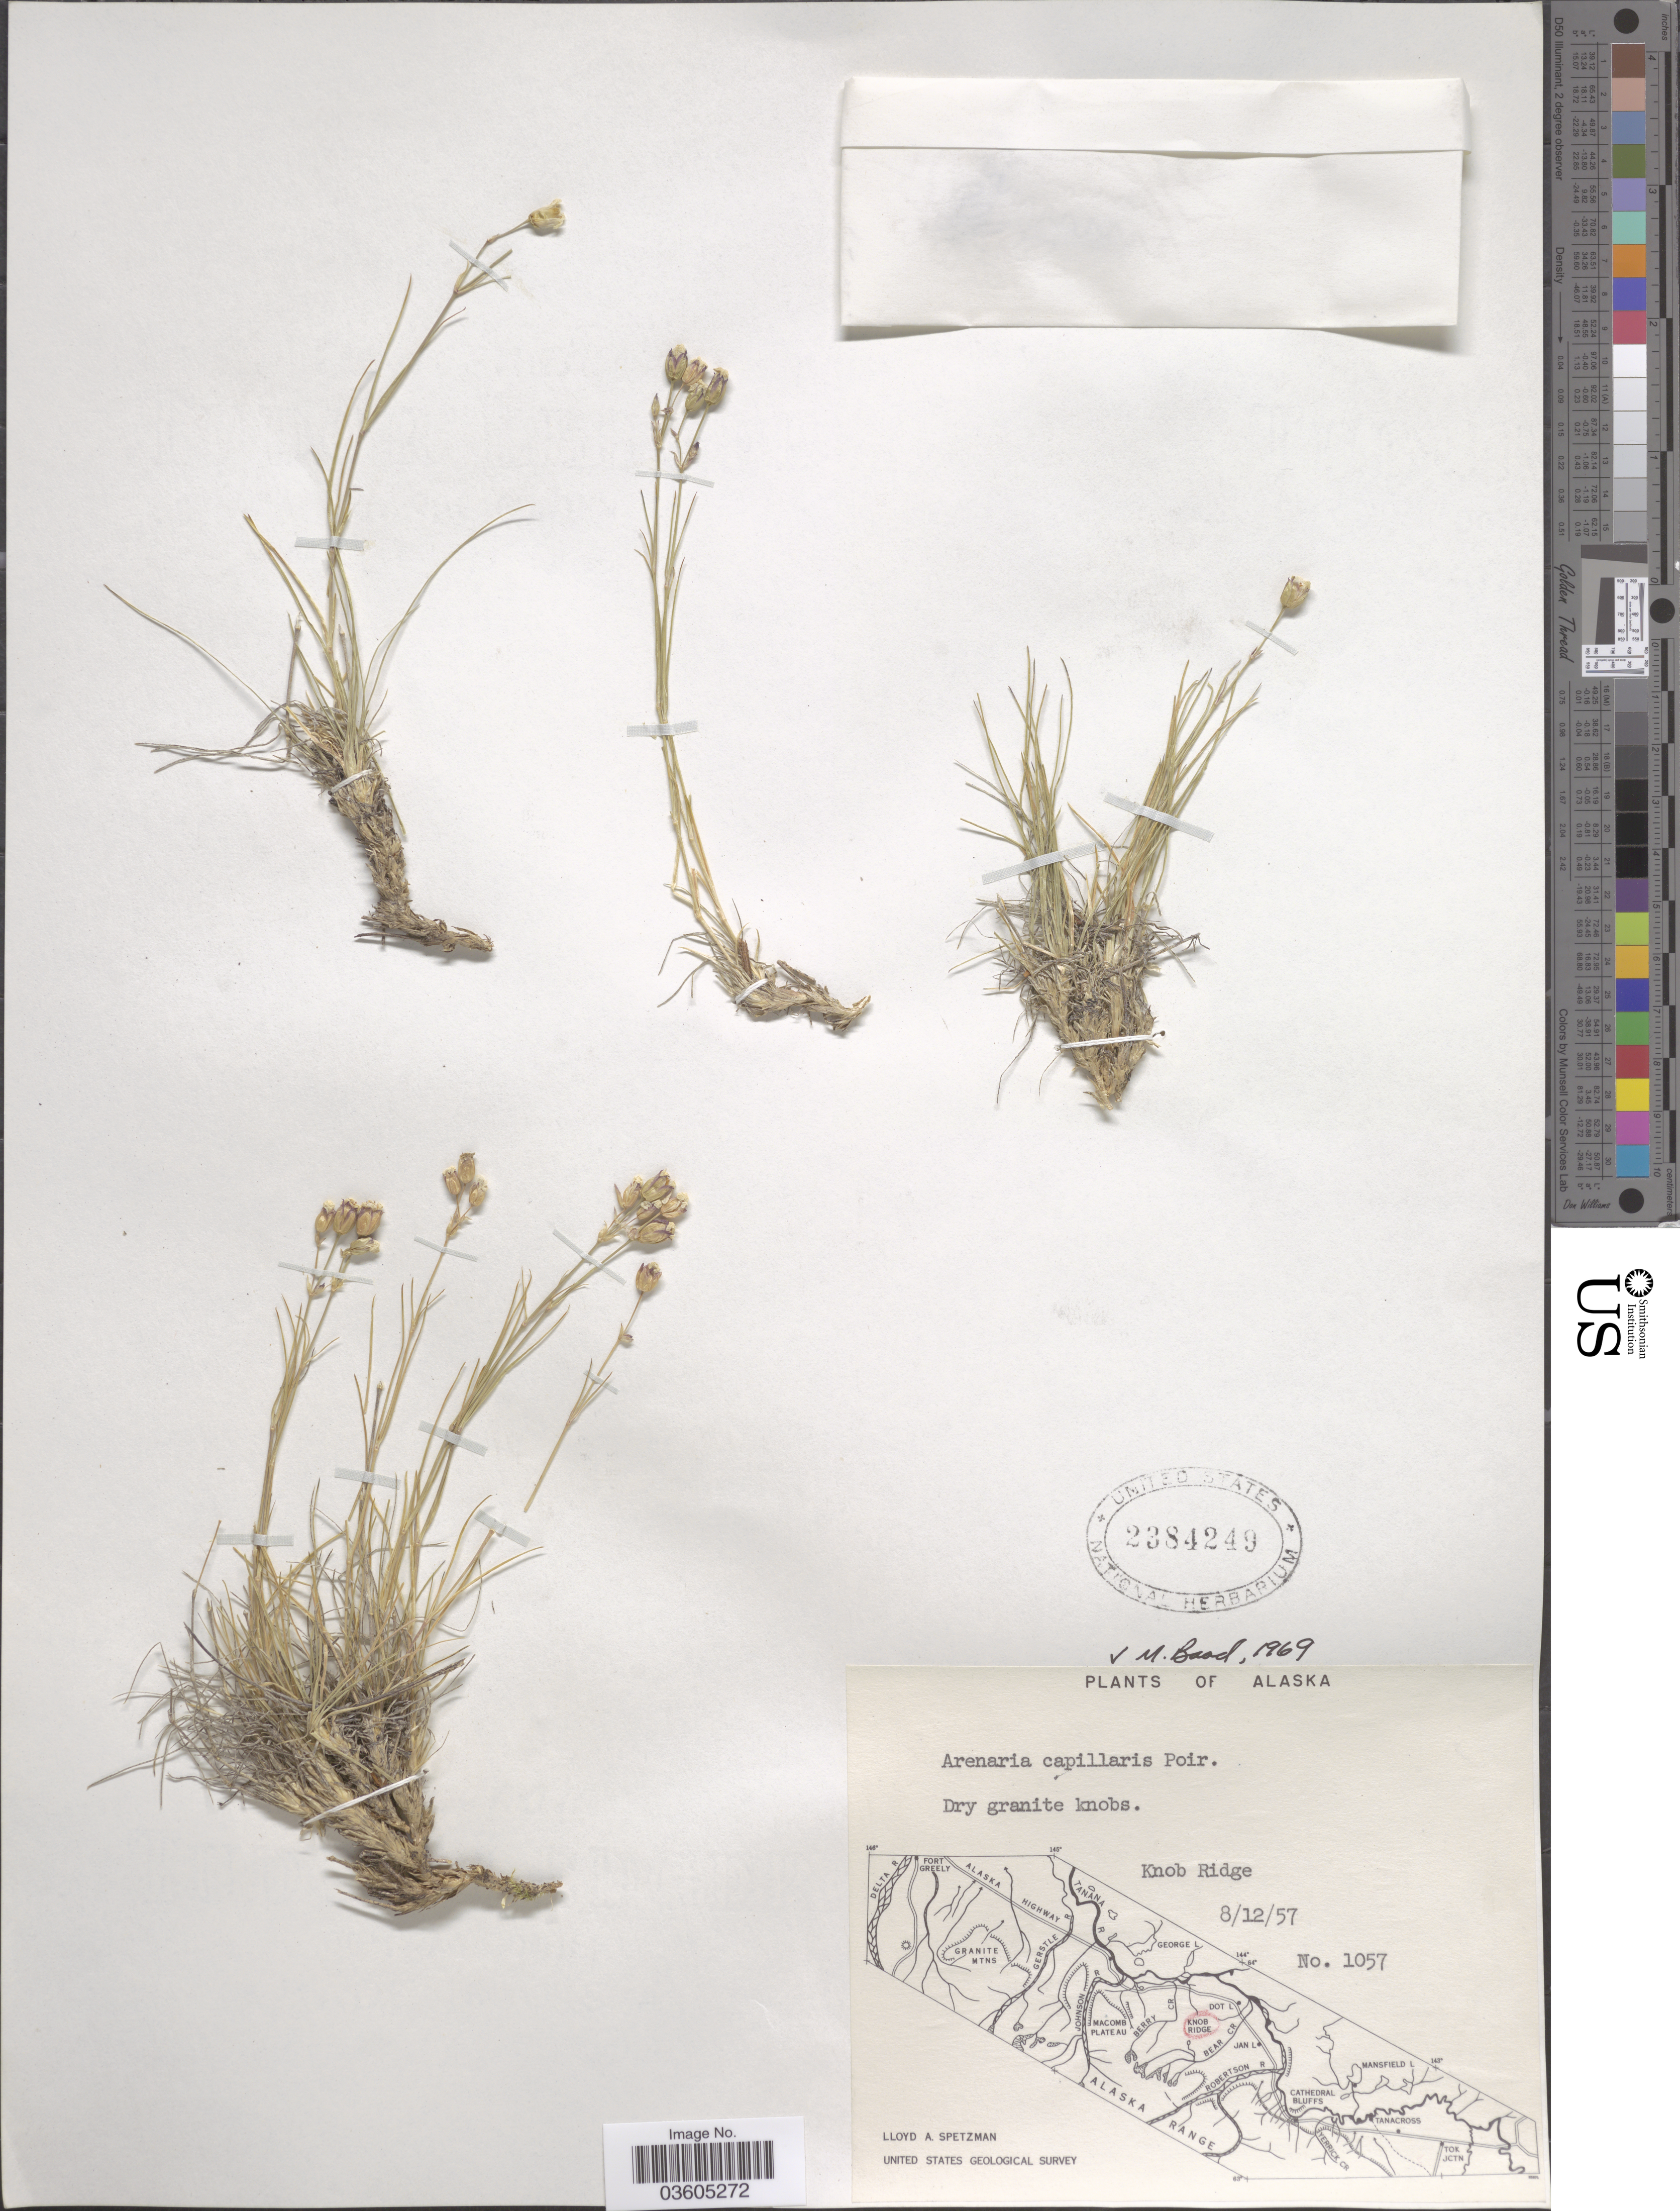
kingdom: Plantae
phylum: Tracheophyta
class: Magnoliopsida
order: Caryophyllales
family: Caryophyllaceae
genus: Eremogone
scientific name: Eremogone capillaris var. capillaris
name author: (Poir.) Fenzl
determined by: Strong, Mark T., (BOT), Smithsonian Institution - National Museum of Natural History (UNITED STATES)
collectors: L. Spetzman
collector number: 1057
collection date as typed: Transcribed d/m/y: 12/8/57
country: United States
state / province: Alaska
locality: Knob Ridge.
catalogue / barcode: US 2384249